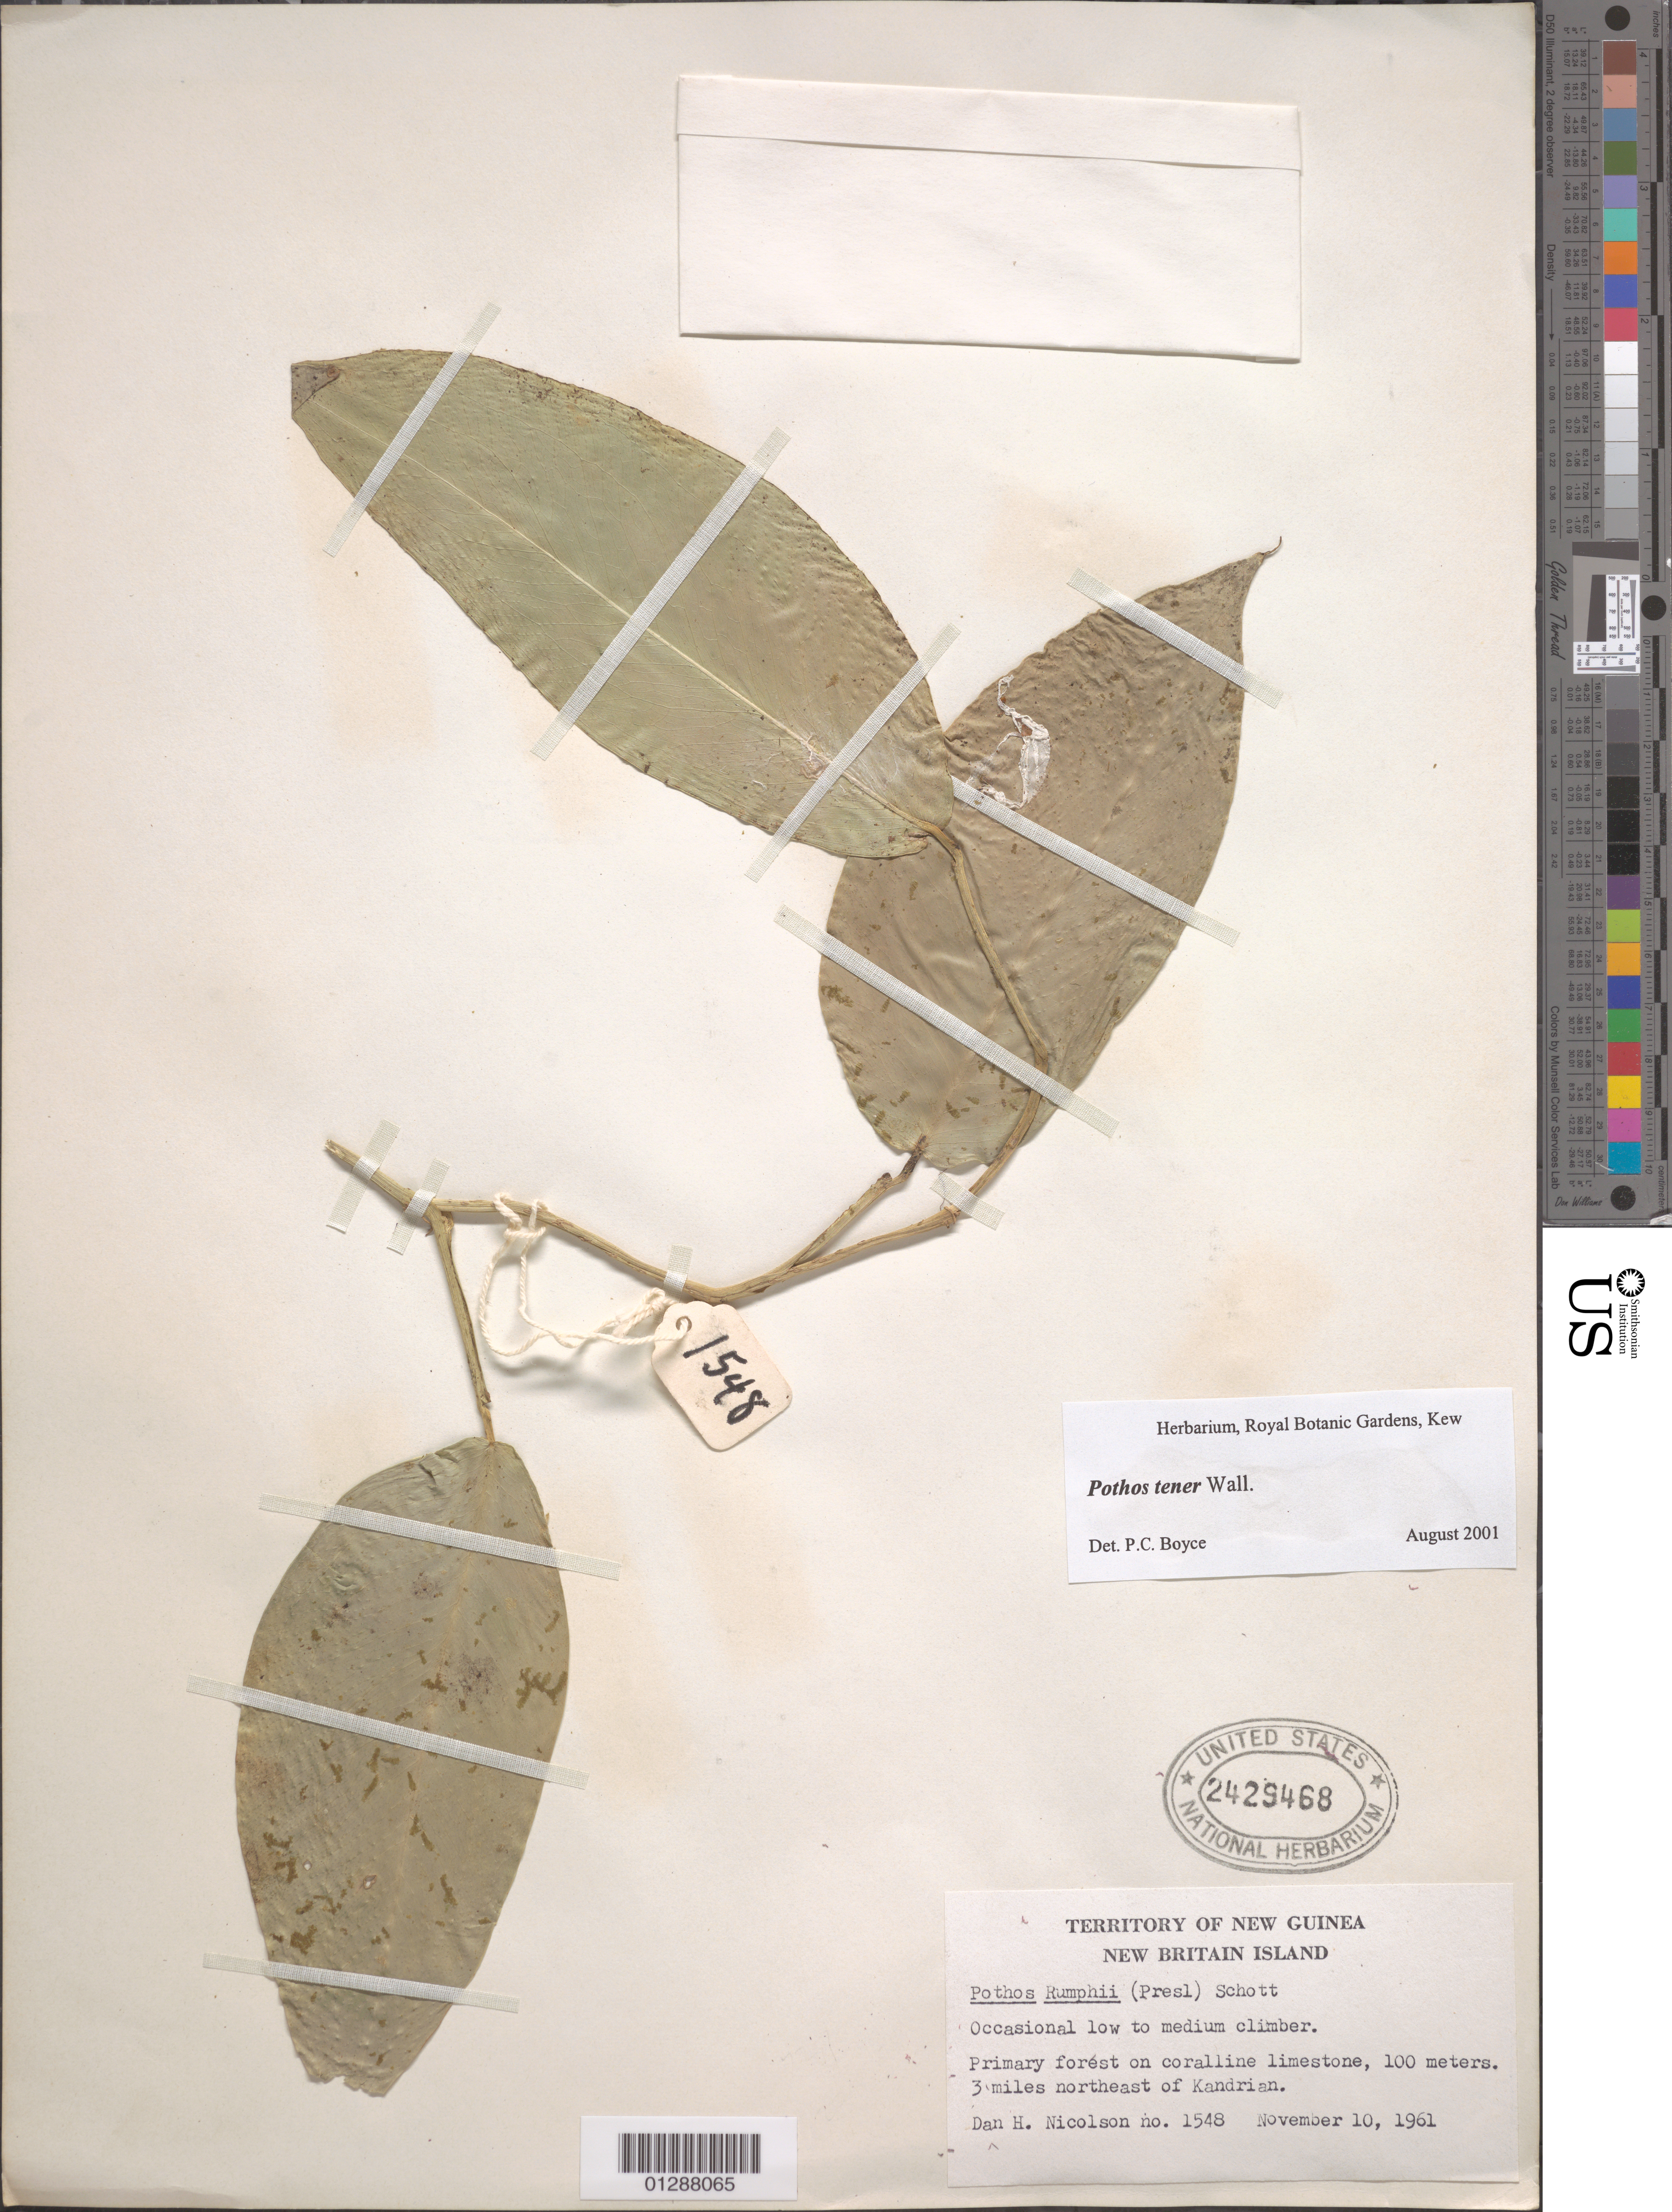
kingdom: Plantae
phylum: Tracheophyta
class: Liliopsida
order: Alismatales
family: Araceae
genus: Pothos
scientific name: Pothos tener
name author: Wall.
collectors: D. H. Nicolson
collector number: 1548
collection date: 1961-11-10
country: Papua New Guinea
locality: Territory of New Guinea. New Britain Island. On coralline limestone, 3 miles northeast of Kandrian.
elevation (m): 100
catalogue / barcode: US 2429468